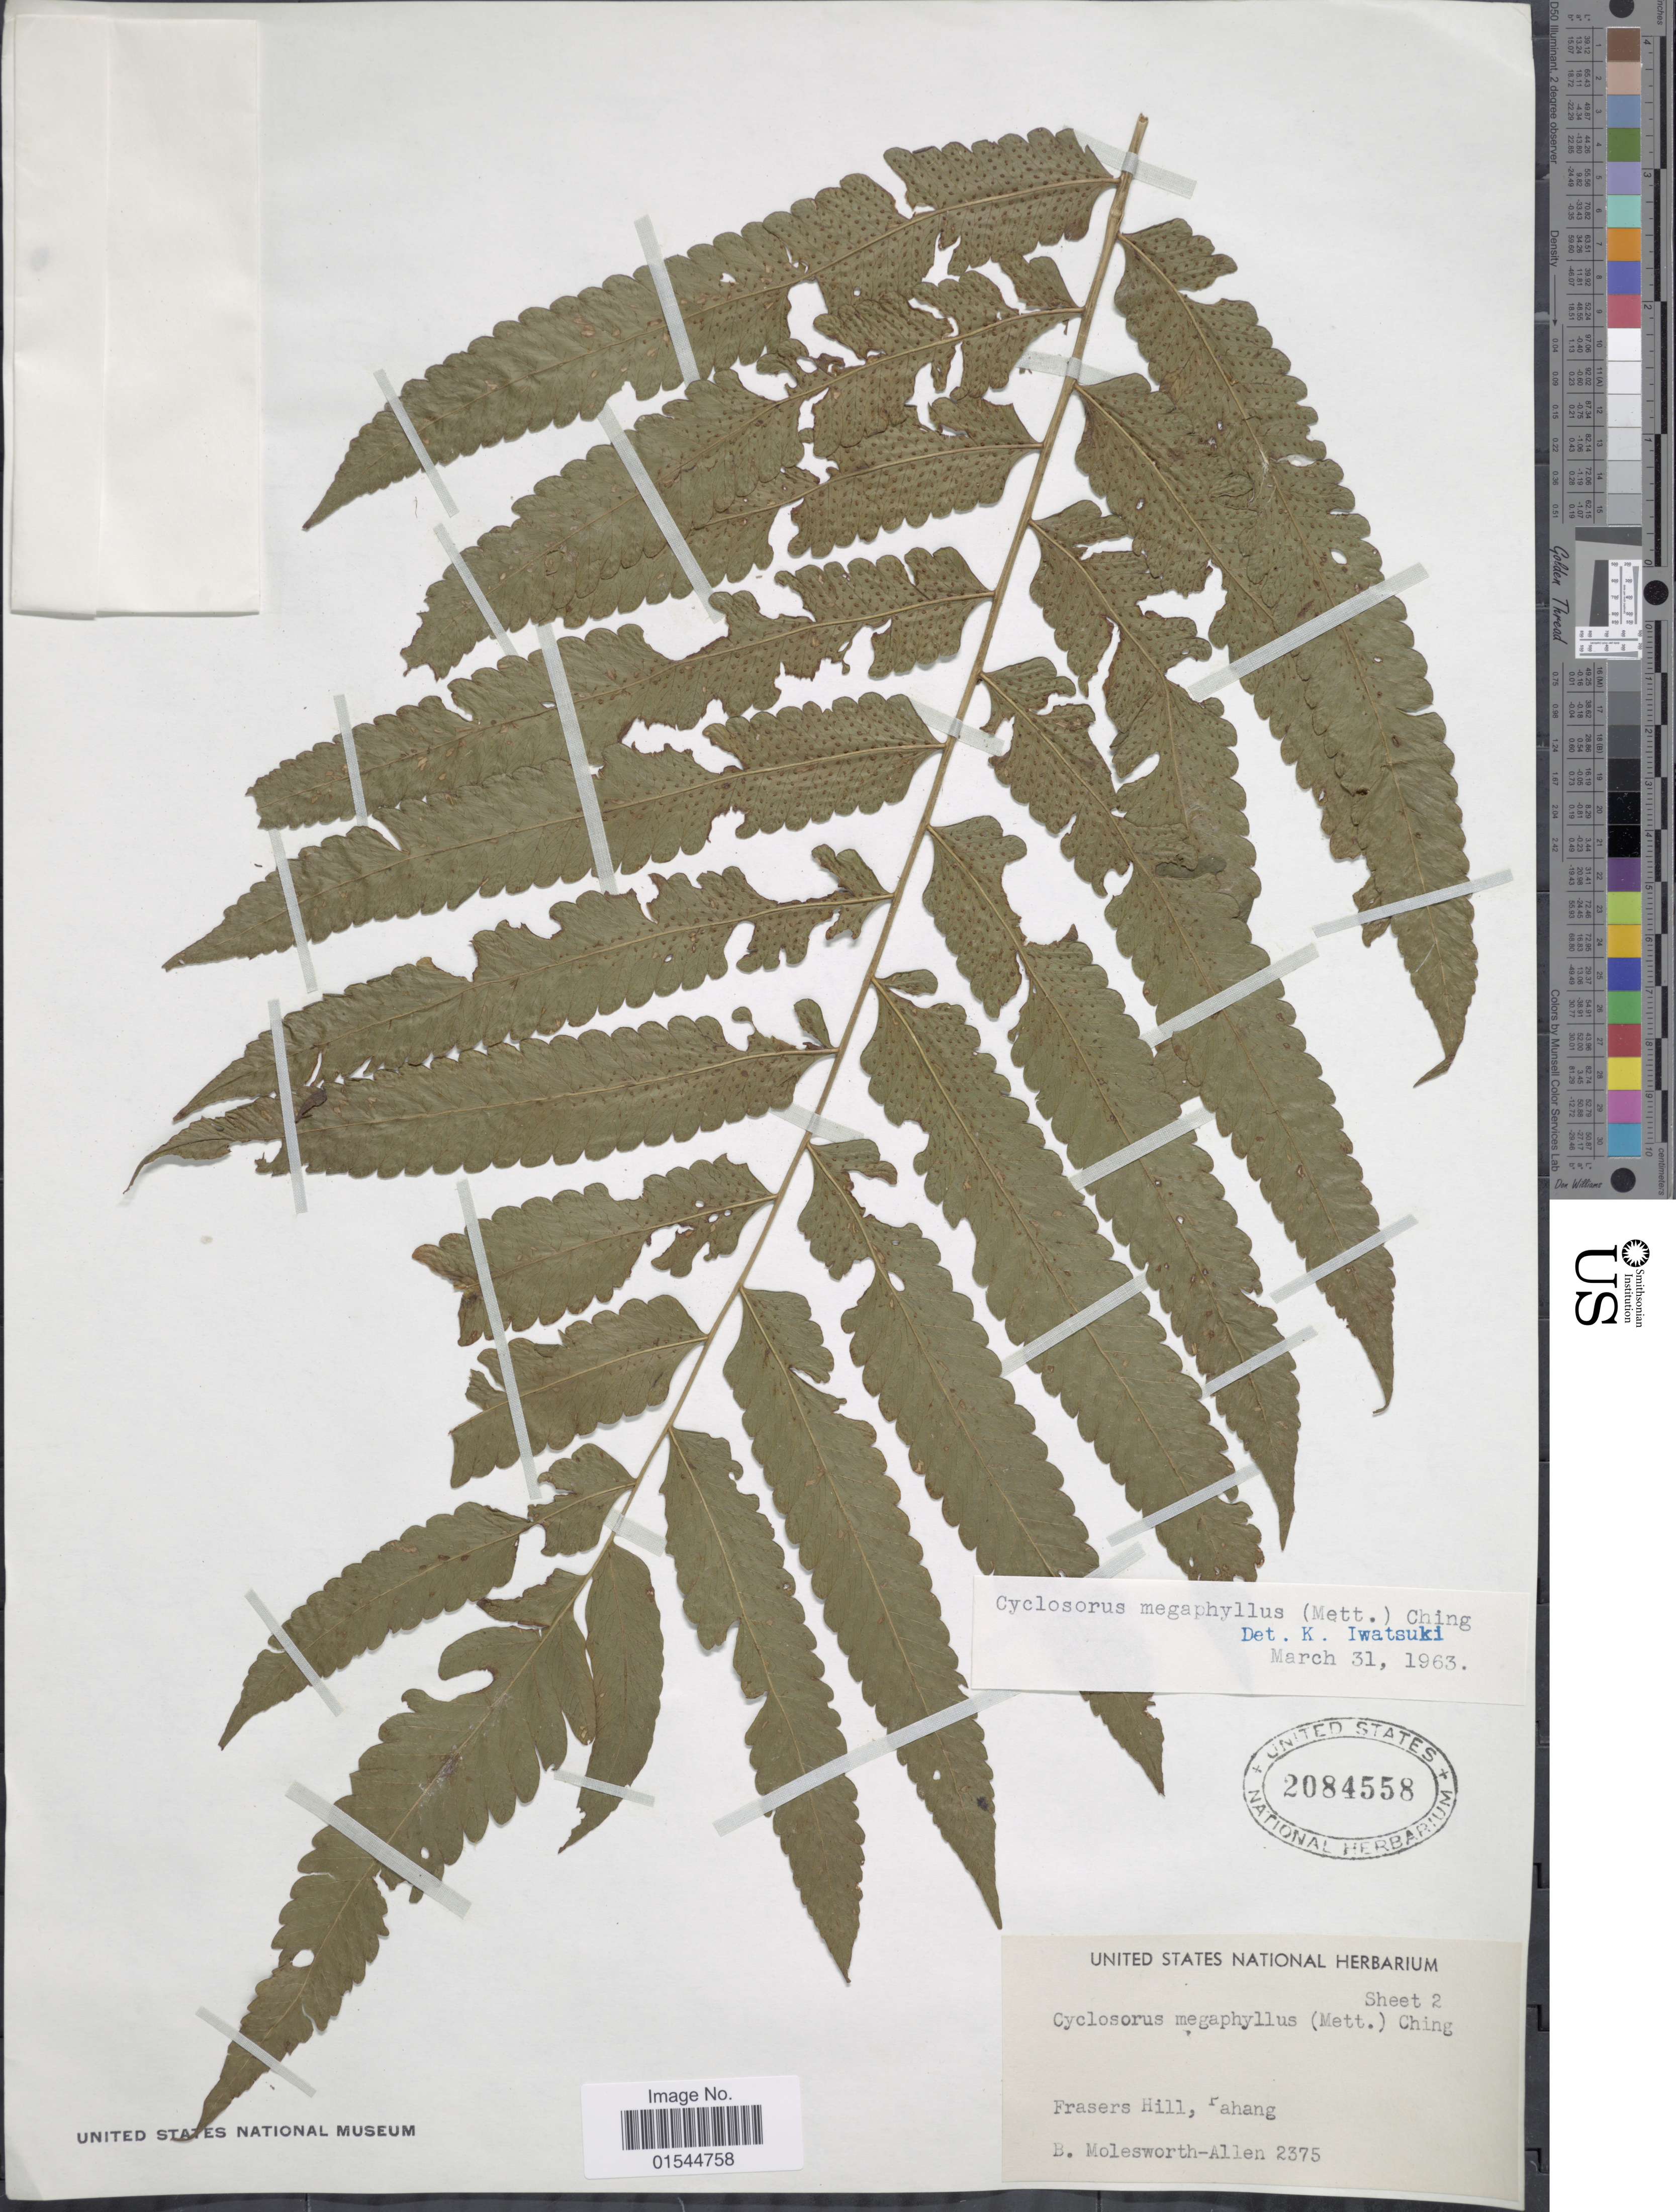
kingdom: Plantae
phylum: Tracheophyta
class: Polypodiopsida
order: Polypodiales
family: Thelypteridaceae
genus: Sphaerostephanos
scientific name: Sphaerostephanos penniger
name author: (Hook.) Holttum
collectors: B. E. G. Molesworth-Allen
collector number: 2375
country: Malaysia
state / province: Pahang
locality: Frasers Hill, Pahang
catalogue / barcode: US 2084558